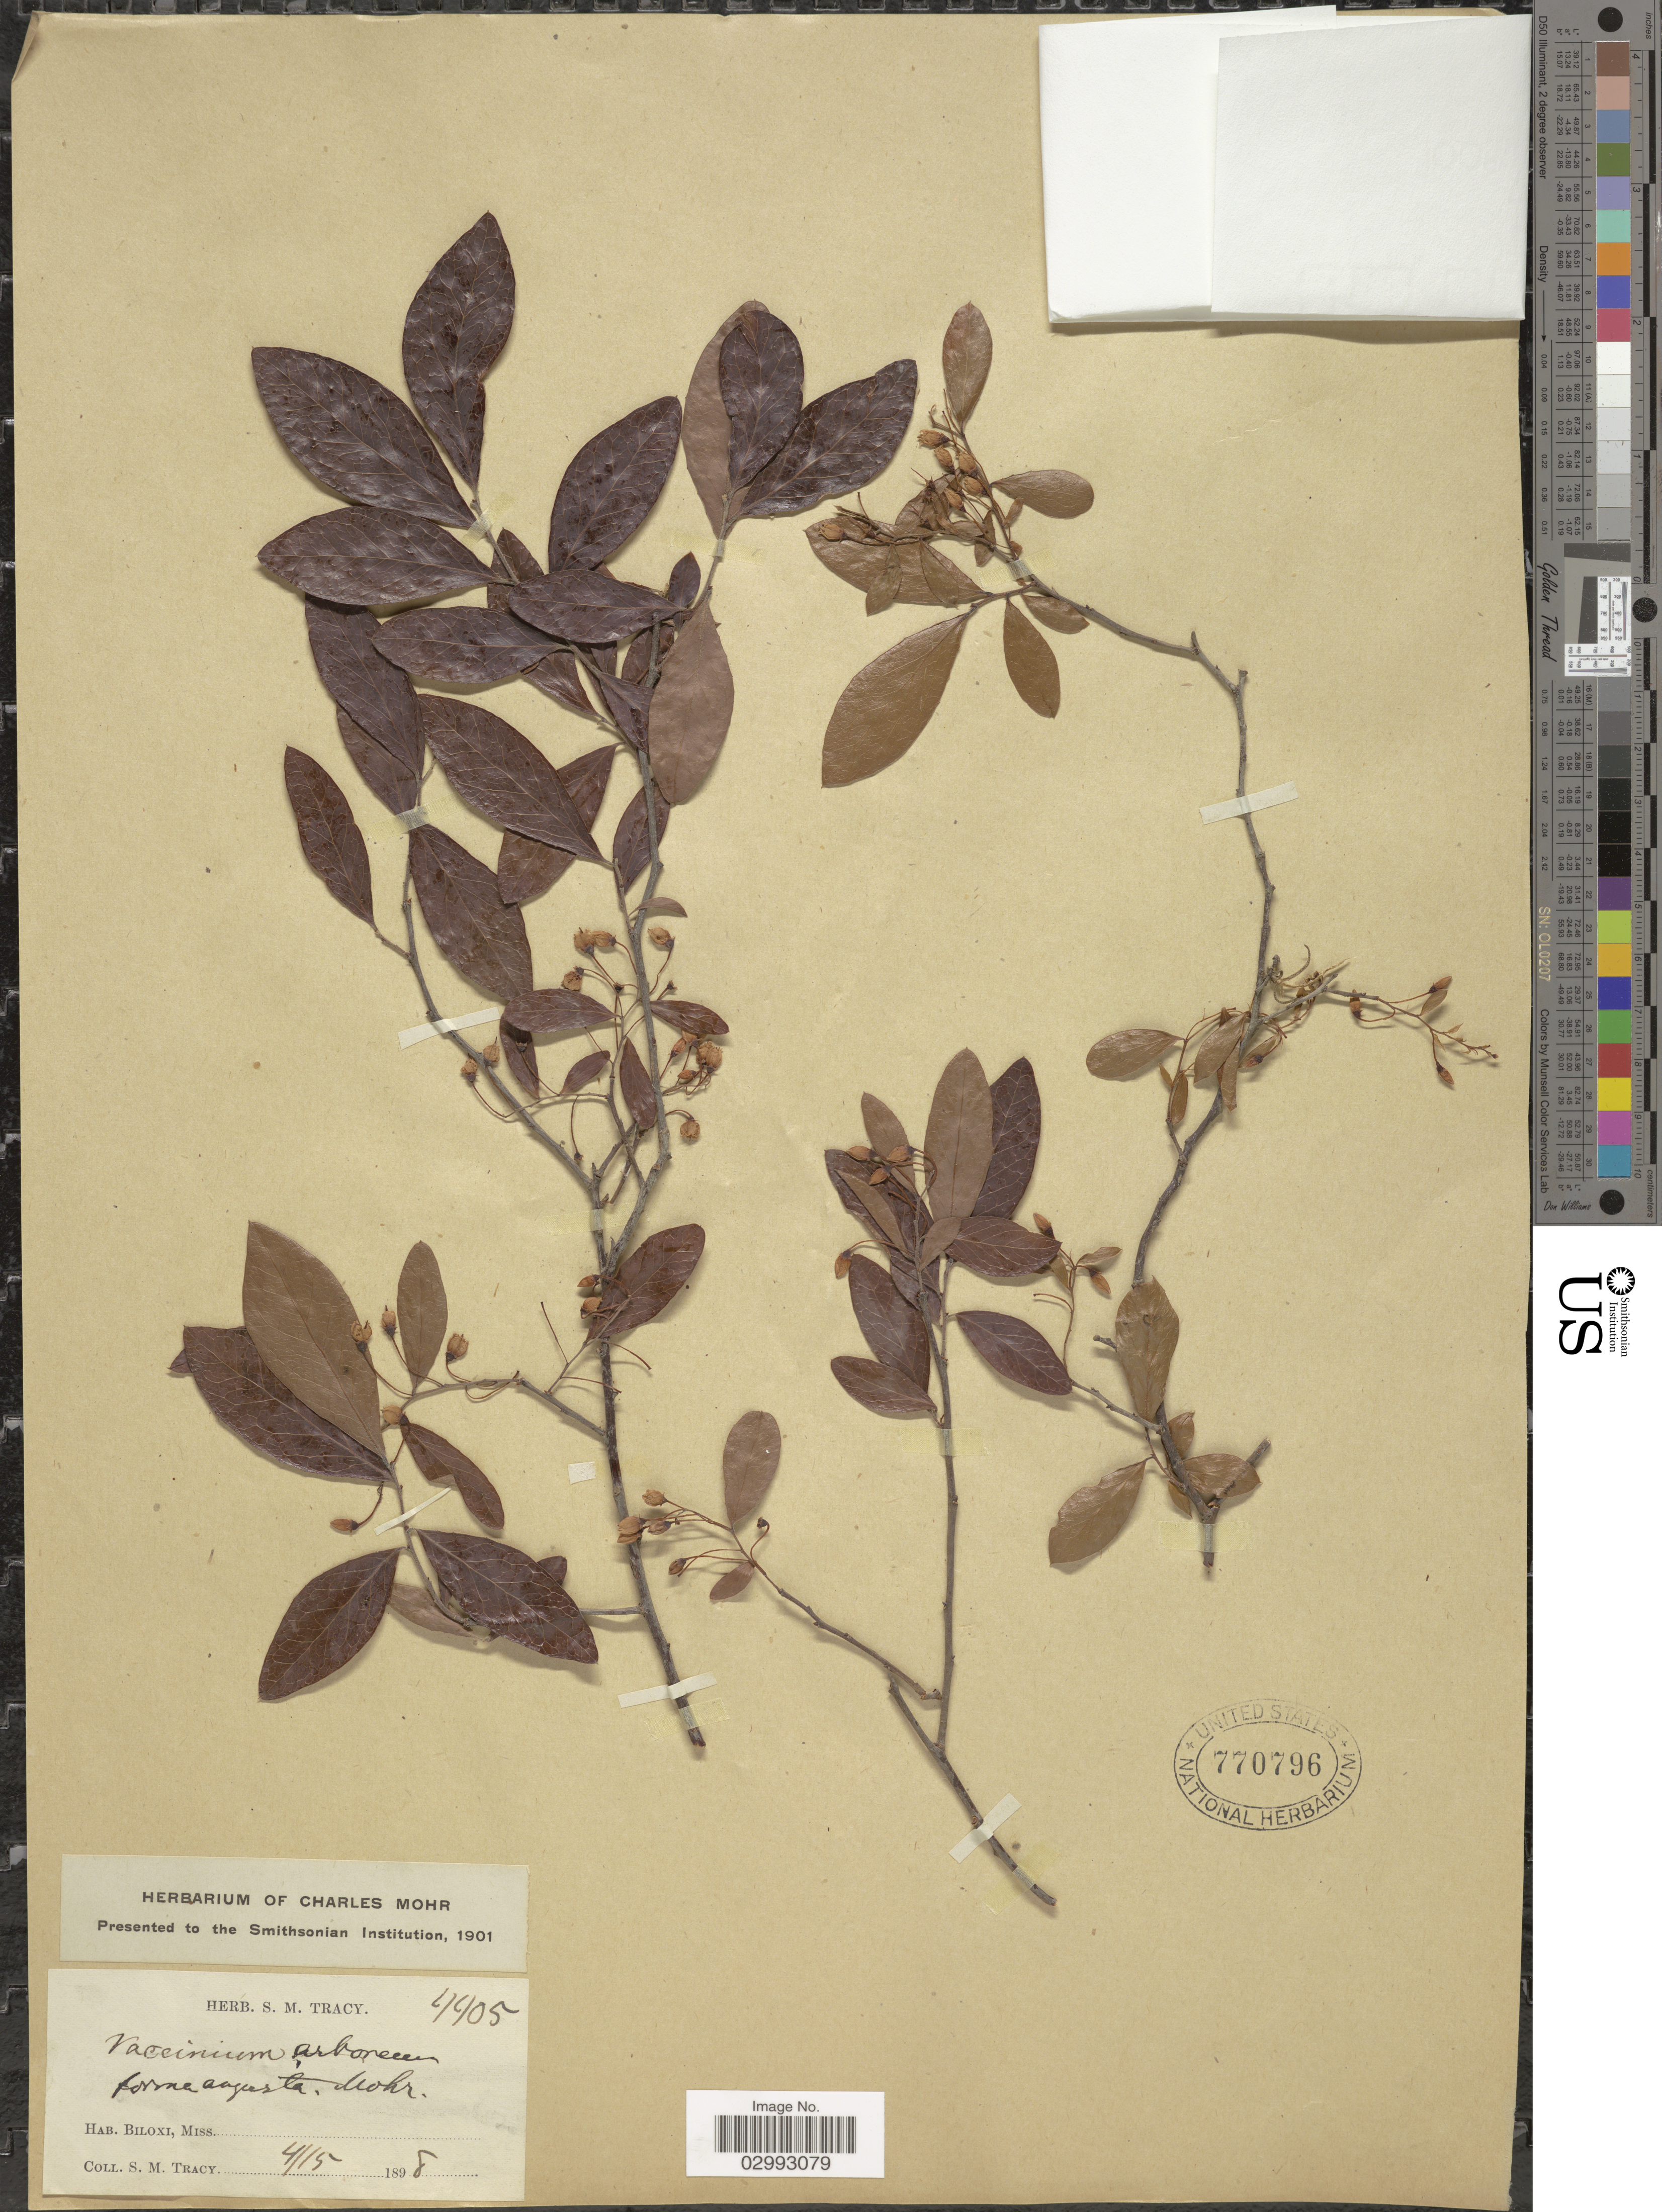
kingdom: Plantae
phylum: Tracheophyta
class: Magnoliopsida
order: Ericales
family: Ericaceae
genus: Batodendron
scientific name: Batodendron arboreum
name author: Nutt.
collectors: S. M. Tracy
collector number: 4405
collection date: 1898-04-15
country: United States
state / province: Mississippi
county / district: Harrison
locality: Biloxi, Miss.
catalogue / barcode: US 770796